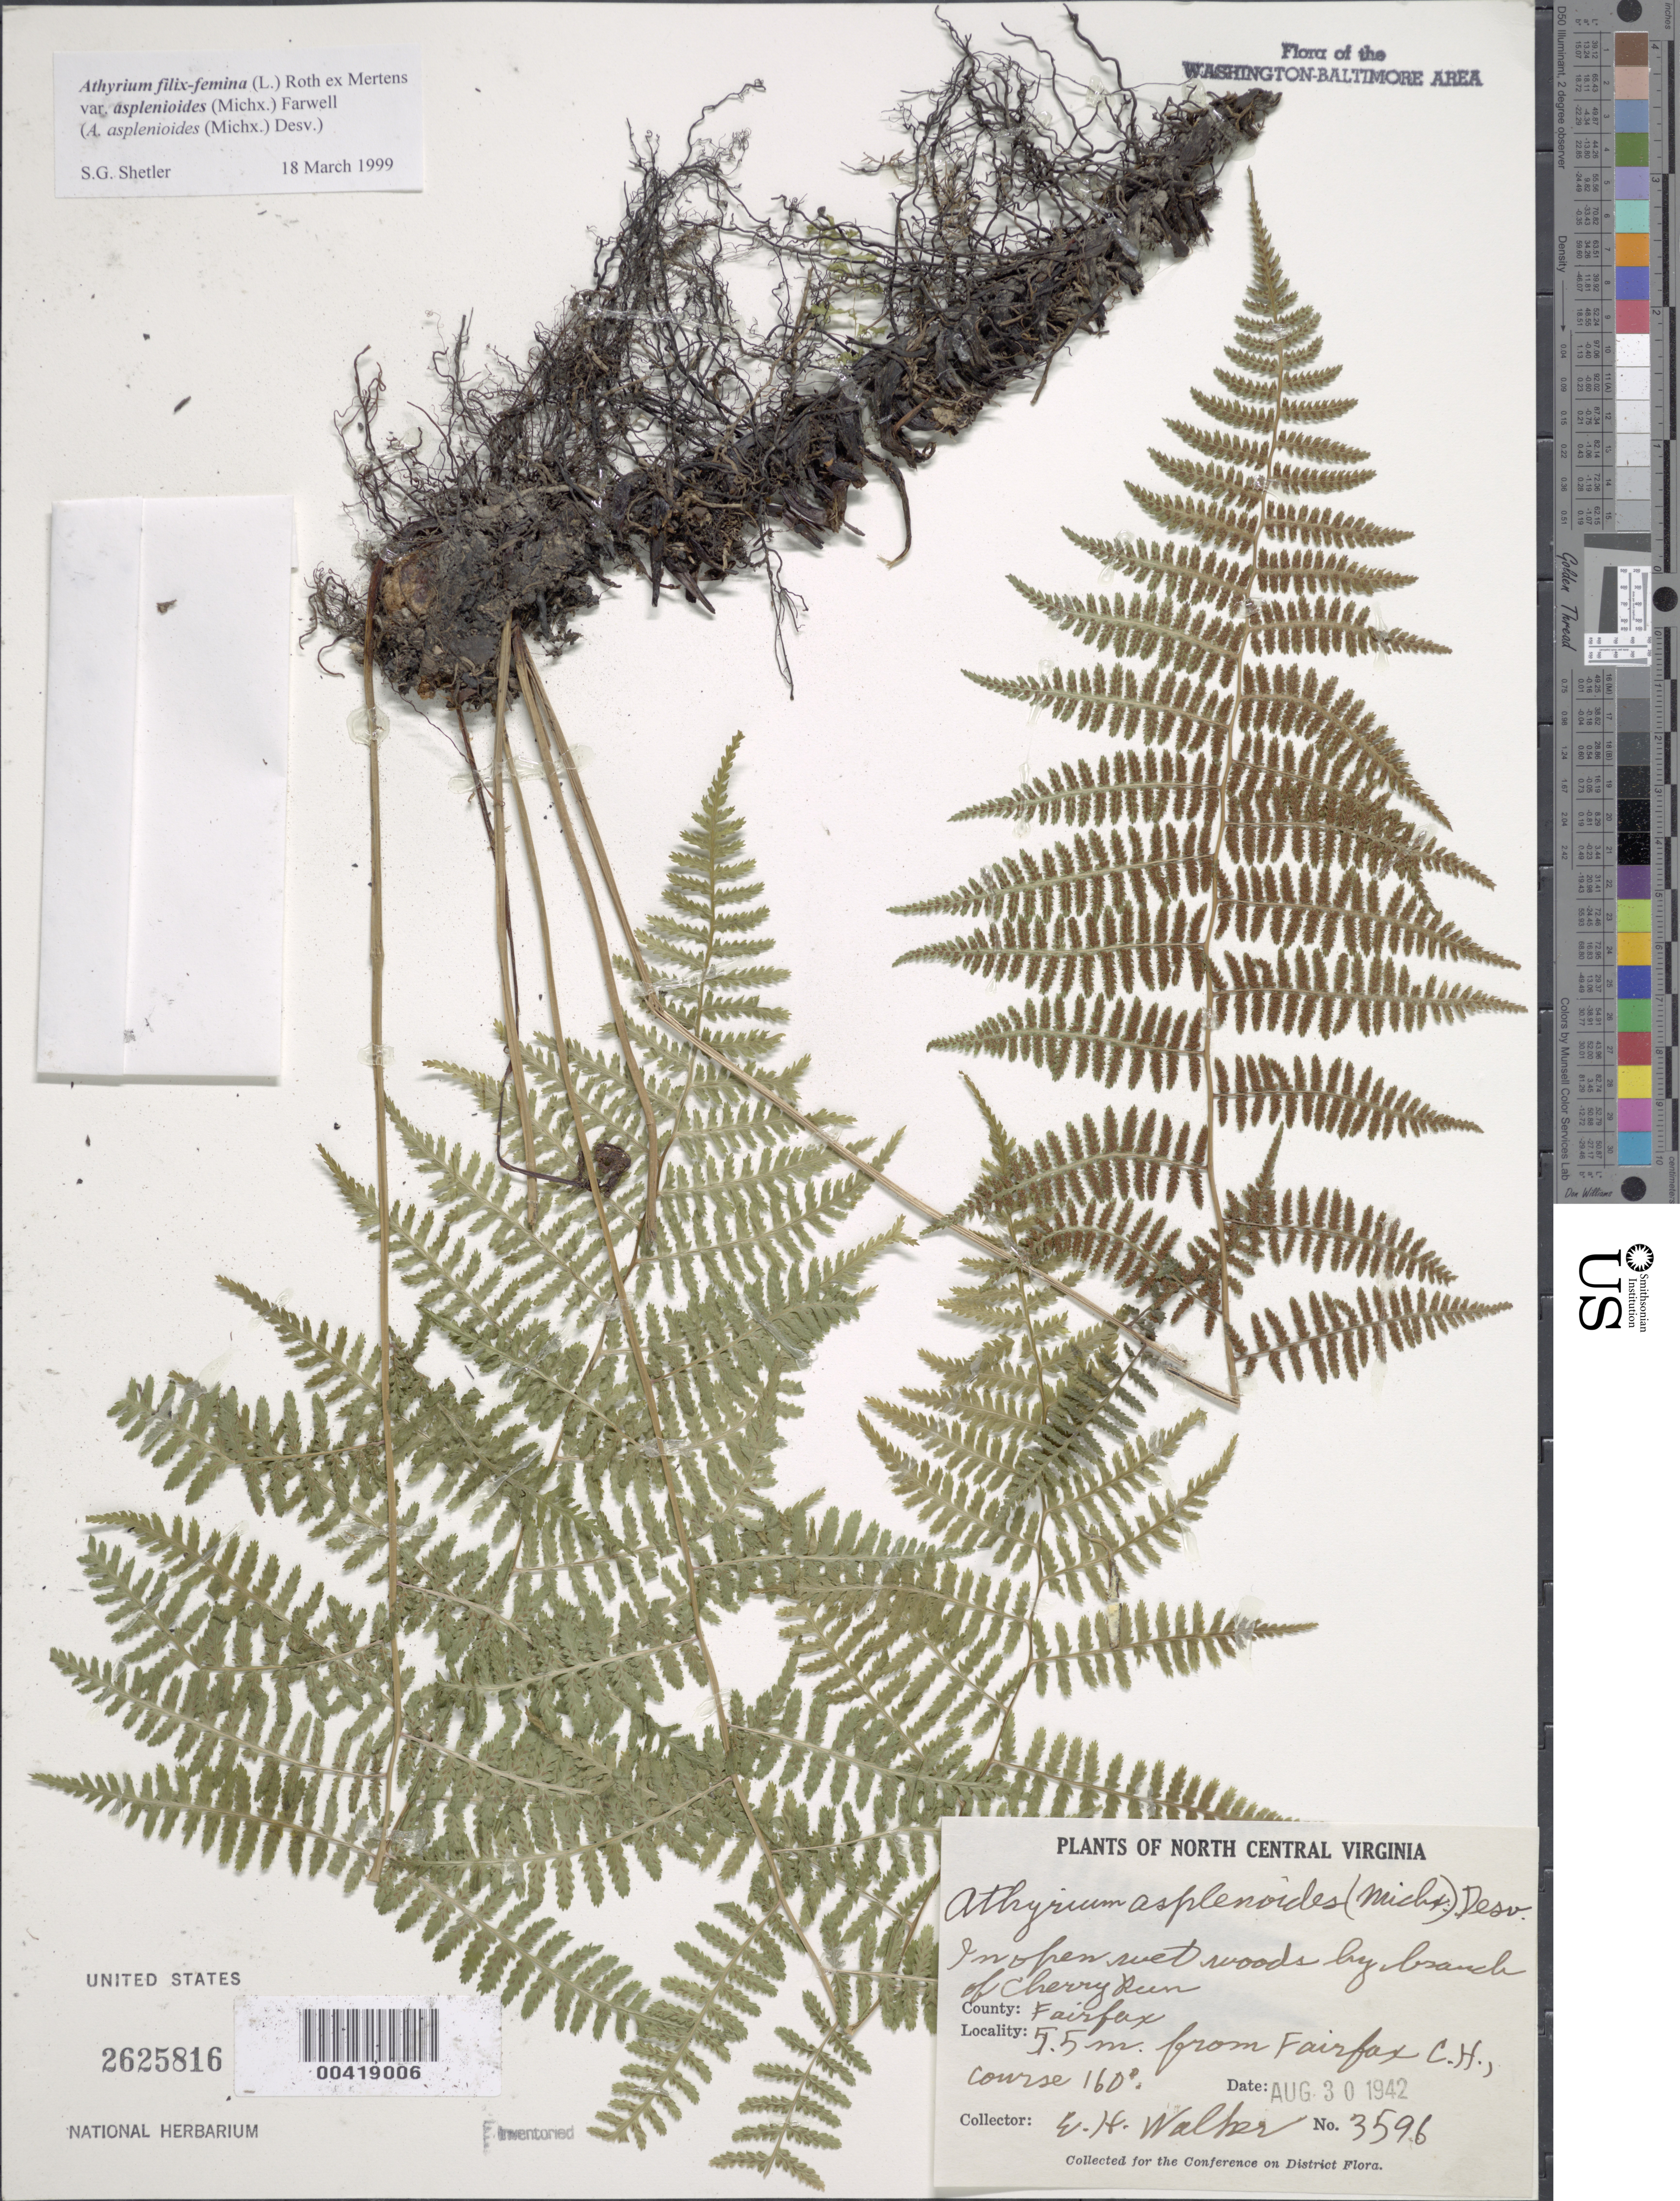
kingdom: Plantae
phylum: Tracheophyta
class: Polypodiopsida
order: Polypodiales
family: Athyriaceae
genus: Athyrium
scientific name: Athyrium filix-femina var. asplenioides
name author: (Michx.) Farw.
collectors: E. H. Walker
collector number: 3596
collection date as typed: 30 Aug 1942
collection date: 1942-08-30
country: United States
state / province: Virginia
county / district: Fairfax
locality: Cherry Run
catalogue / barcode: US 2625816